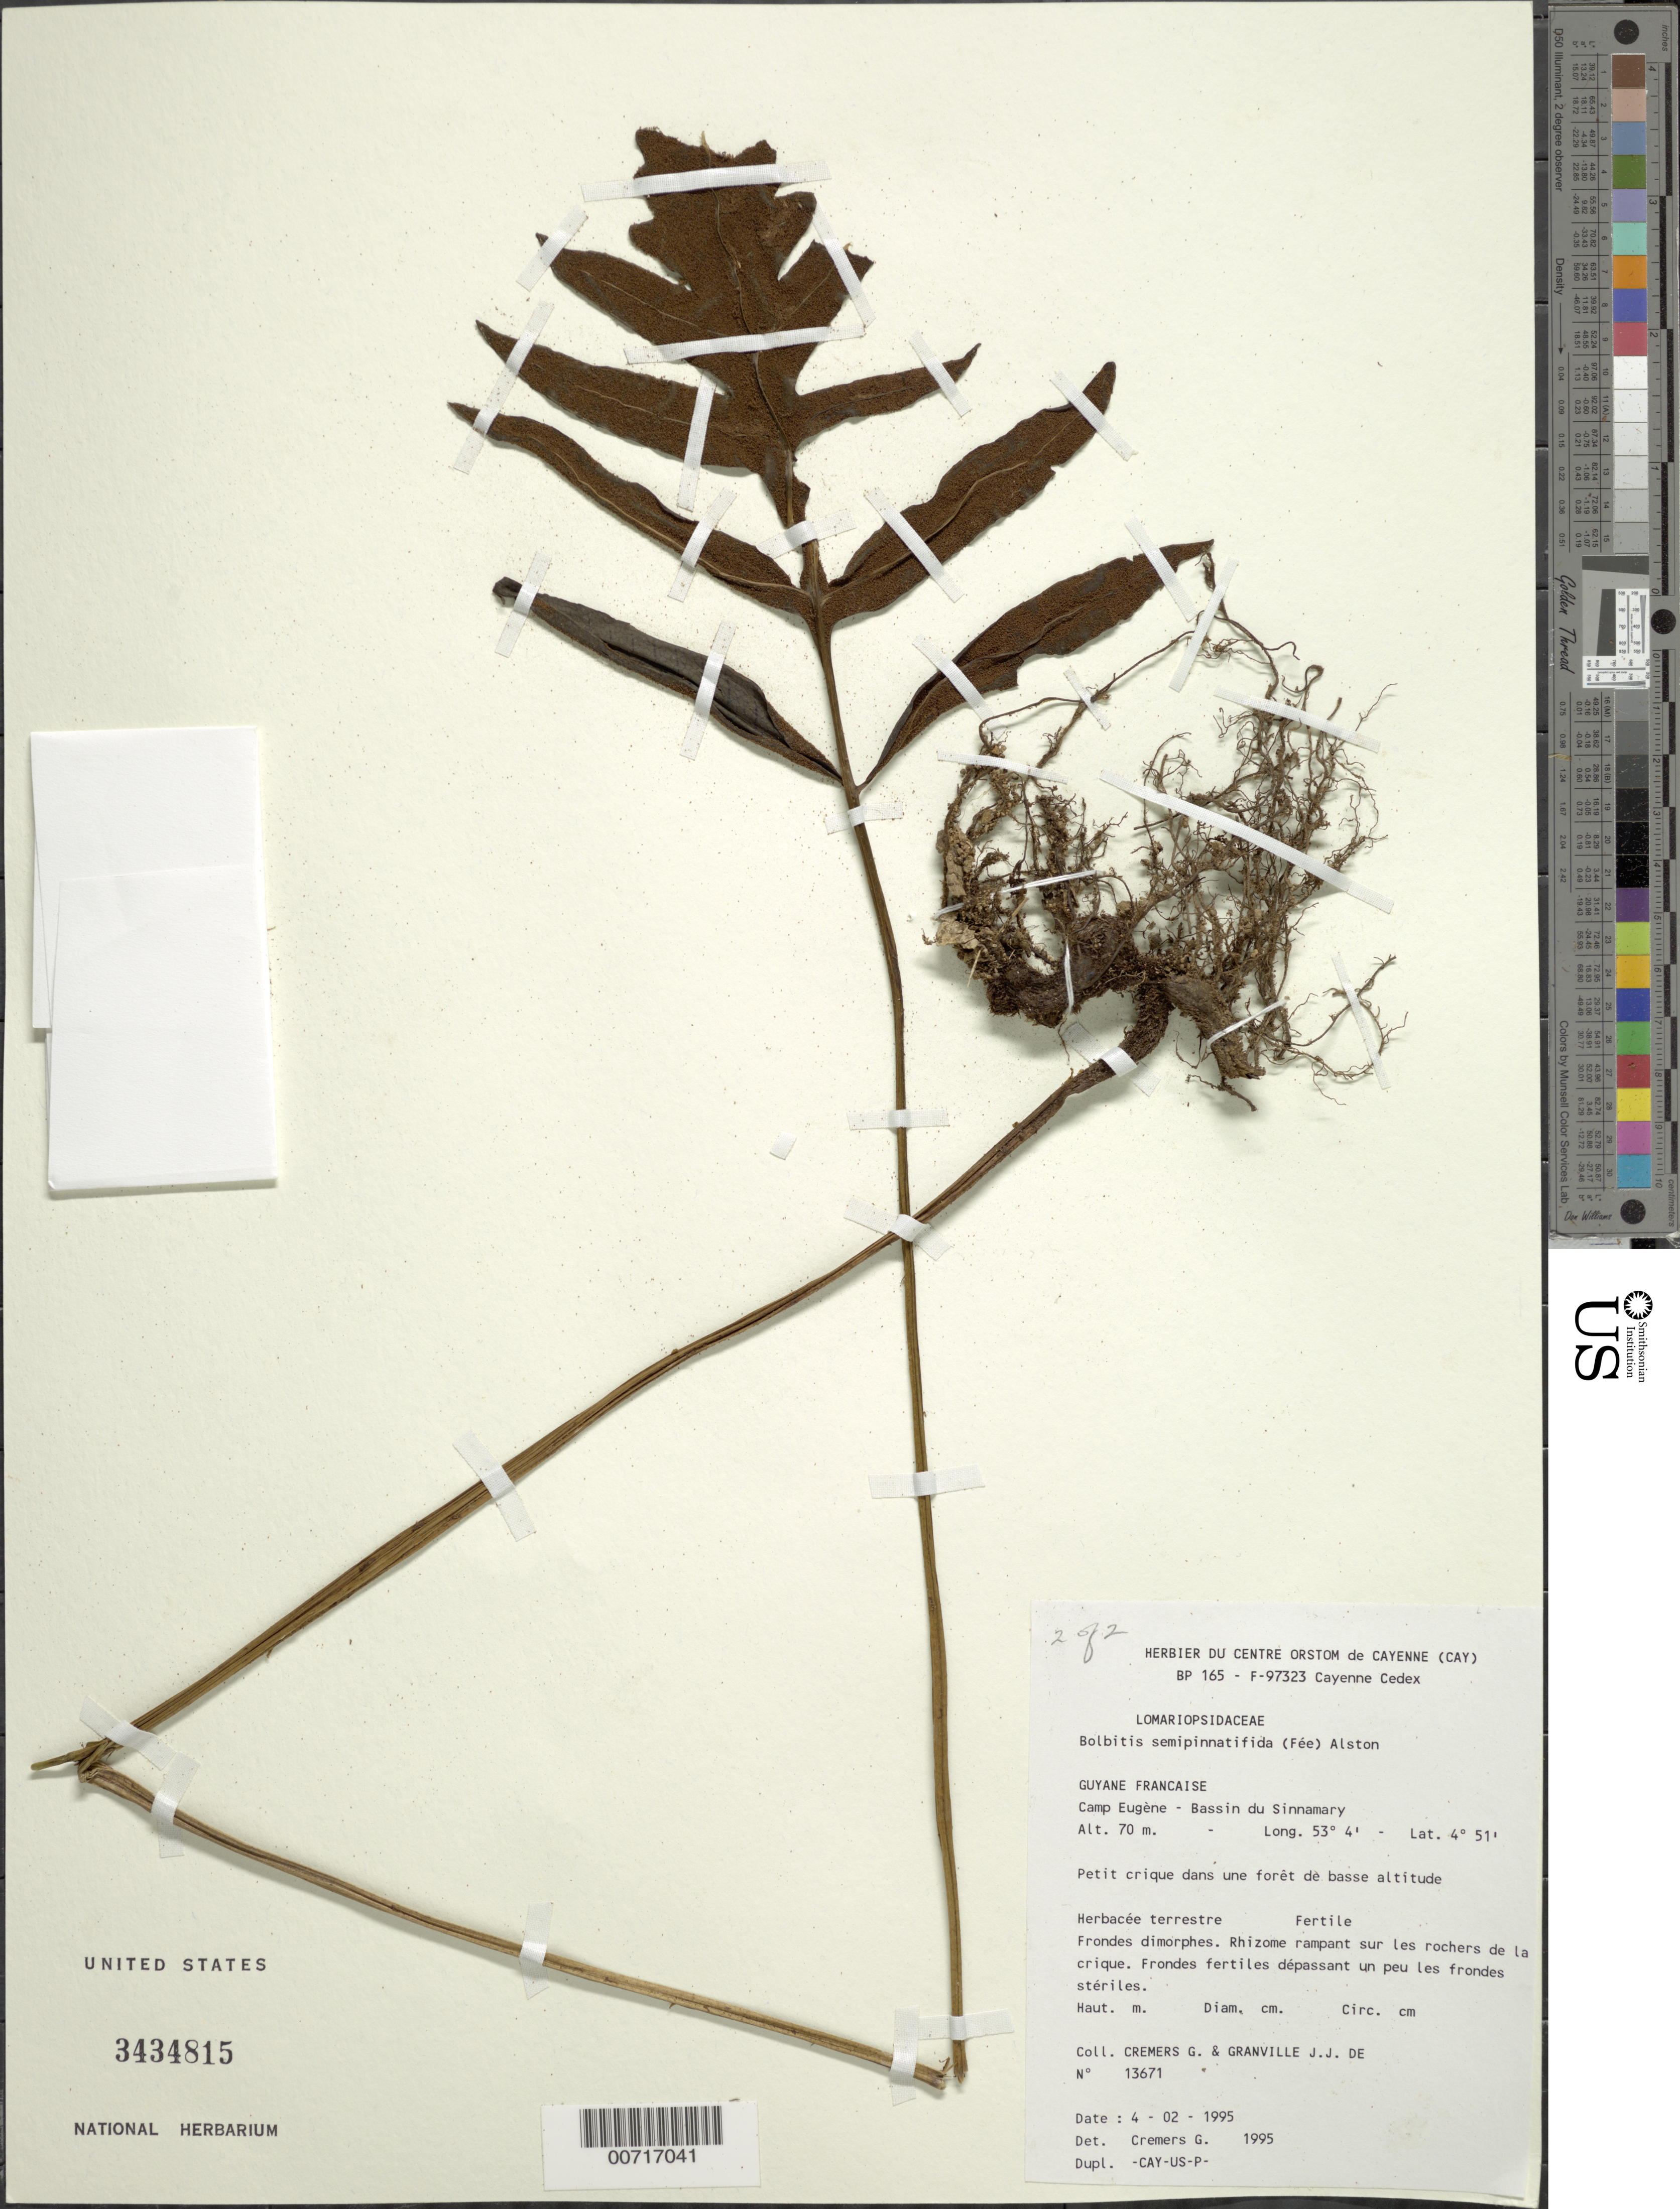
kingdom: Plantae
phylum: Tracheophyta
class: Polypodiopsida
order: Polypodiales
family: Dryopteridaceae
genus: Bolbitis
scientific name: Bolbitis semipinnatifida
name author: (Fée) Alston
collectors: G. Cremers & J.-J. de Granville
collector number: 13671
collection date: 1995-02-04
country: French Guiana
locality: Camp Eugène - Bassin du Sinnamary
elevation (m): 70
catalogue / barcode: US 3434815